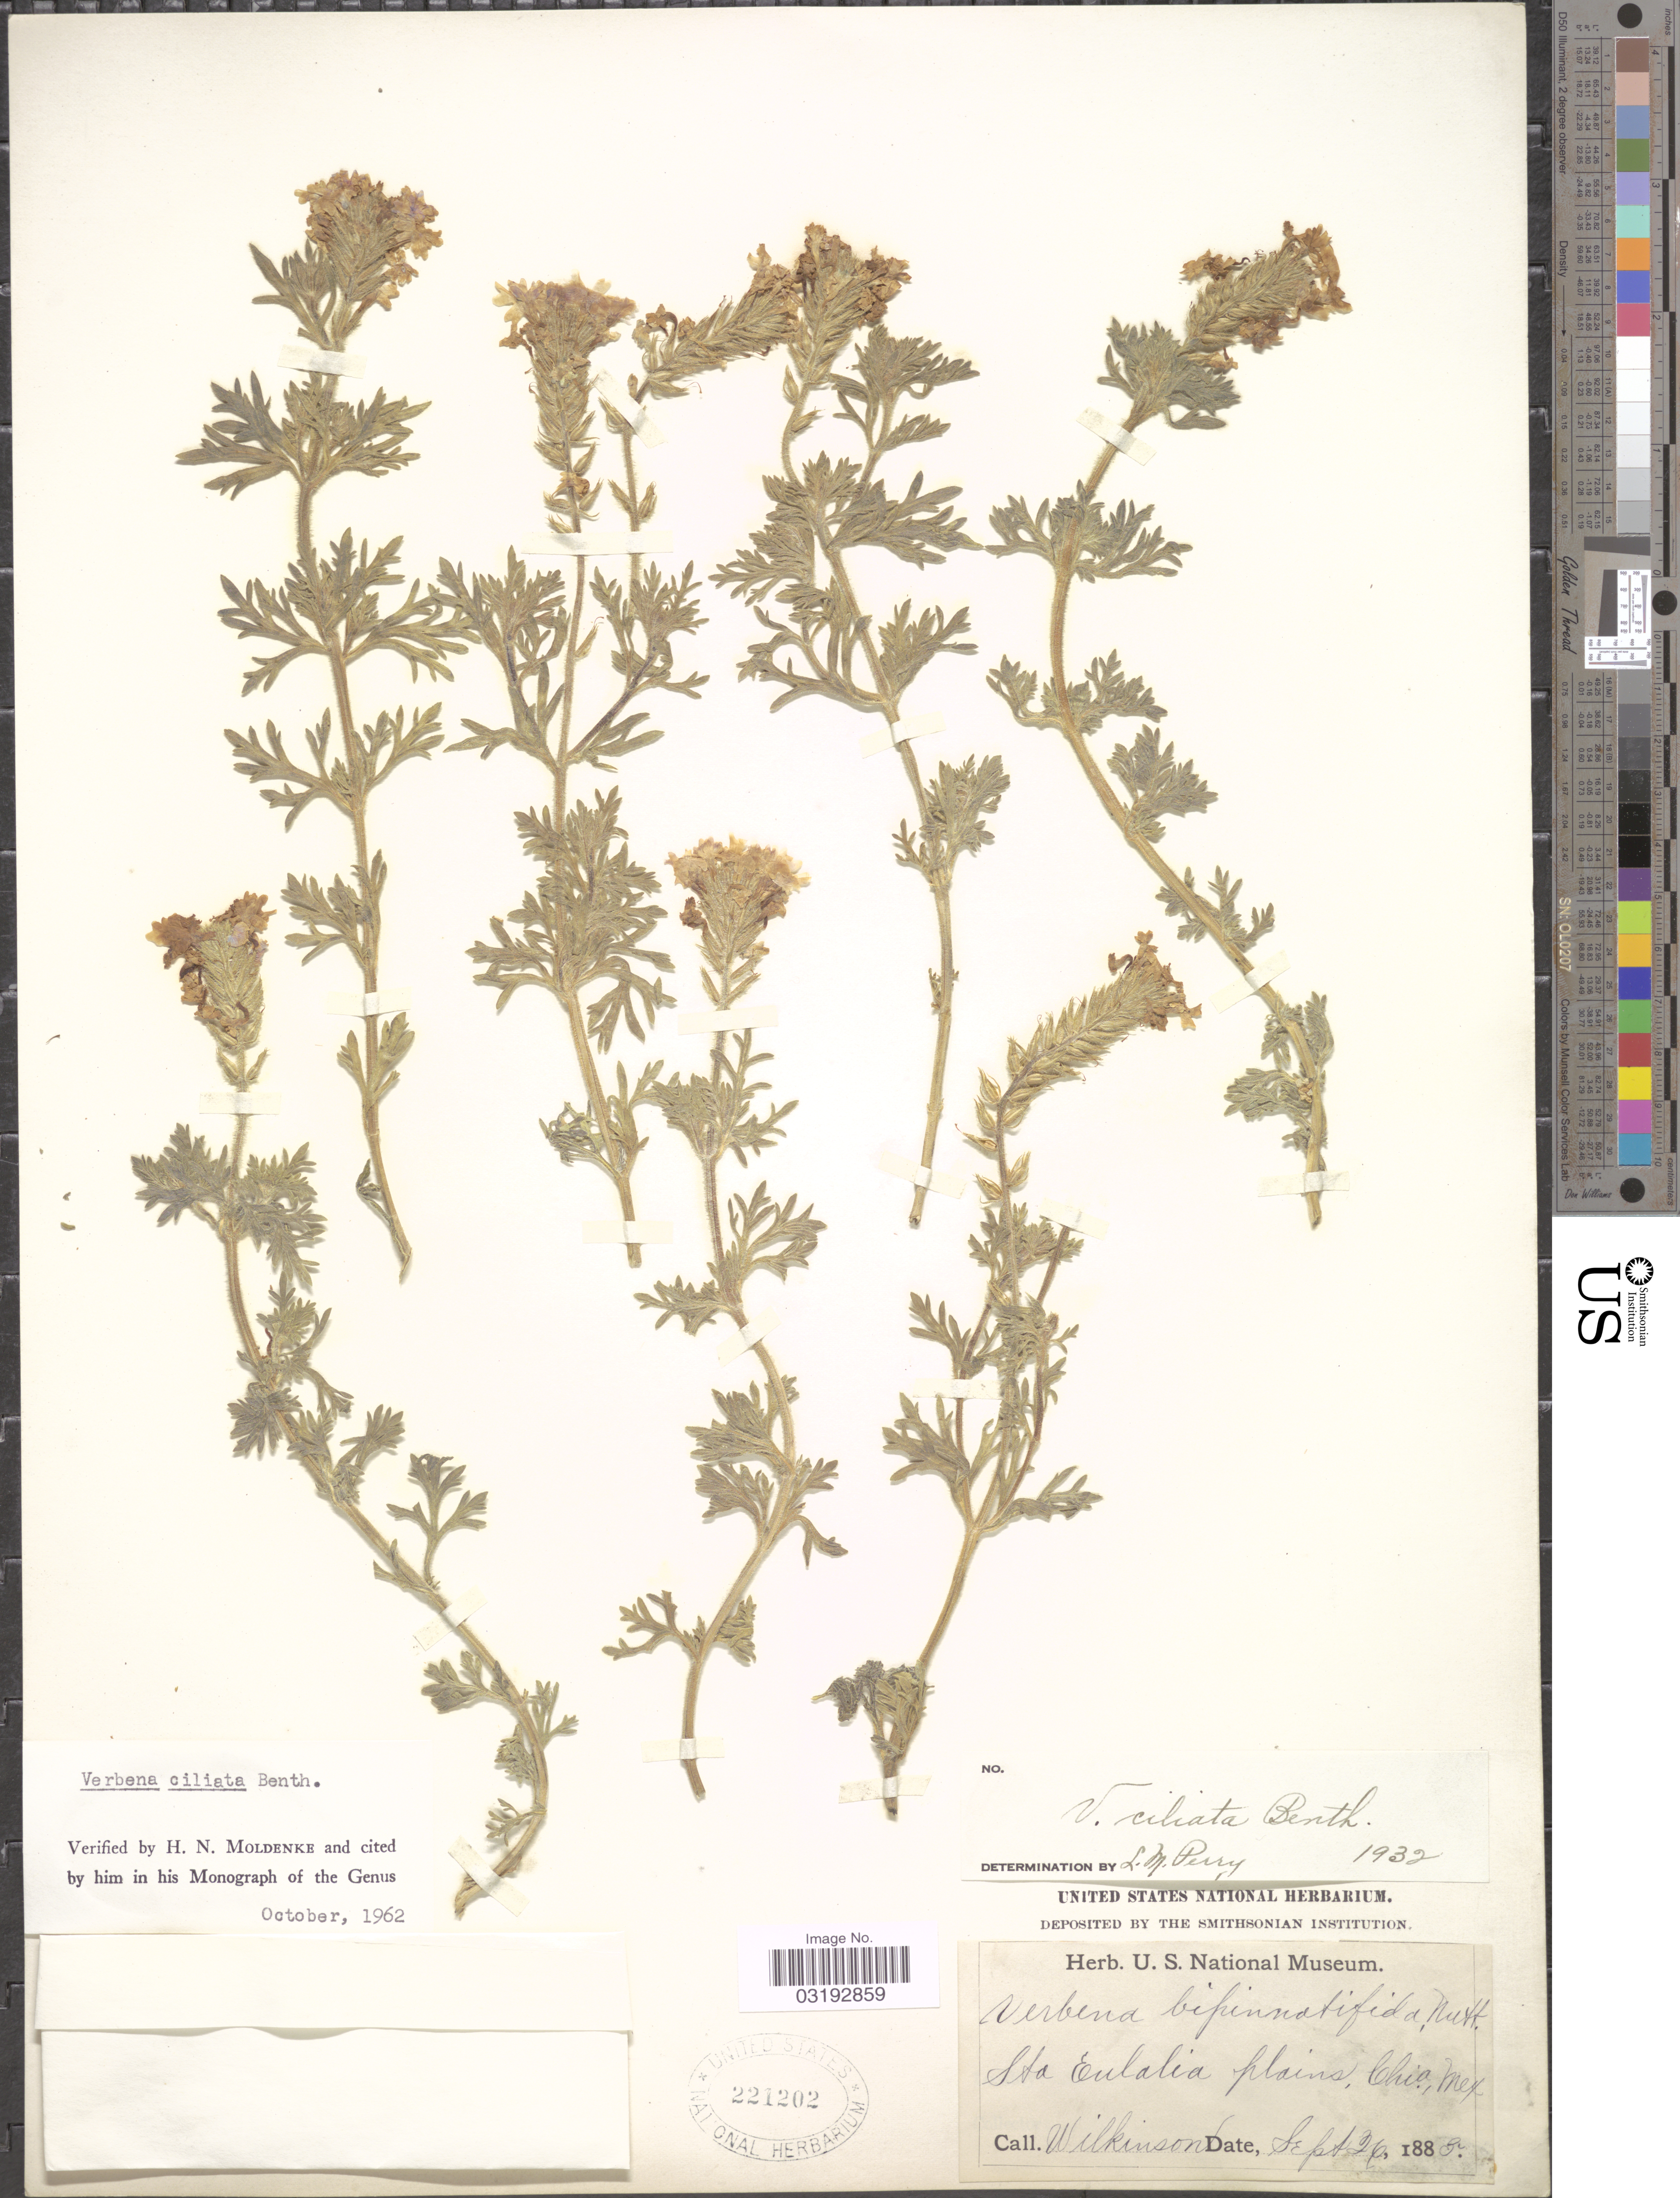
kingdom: Plantae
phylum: Tracheophyta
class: Magnoliopsida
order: Lamiales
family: Verbenaceae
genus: Verbena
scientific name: Verbena ciliata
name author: Benth.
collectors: Wilkinson, --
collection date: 1885-09-26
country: Mexico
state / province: Chihuahua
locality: Sta Eulalia plains.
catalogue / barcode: US 221202